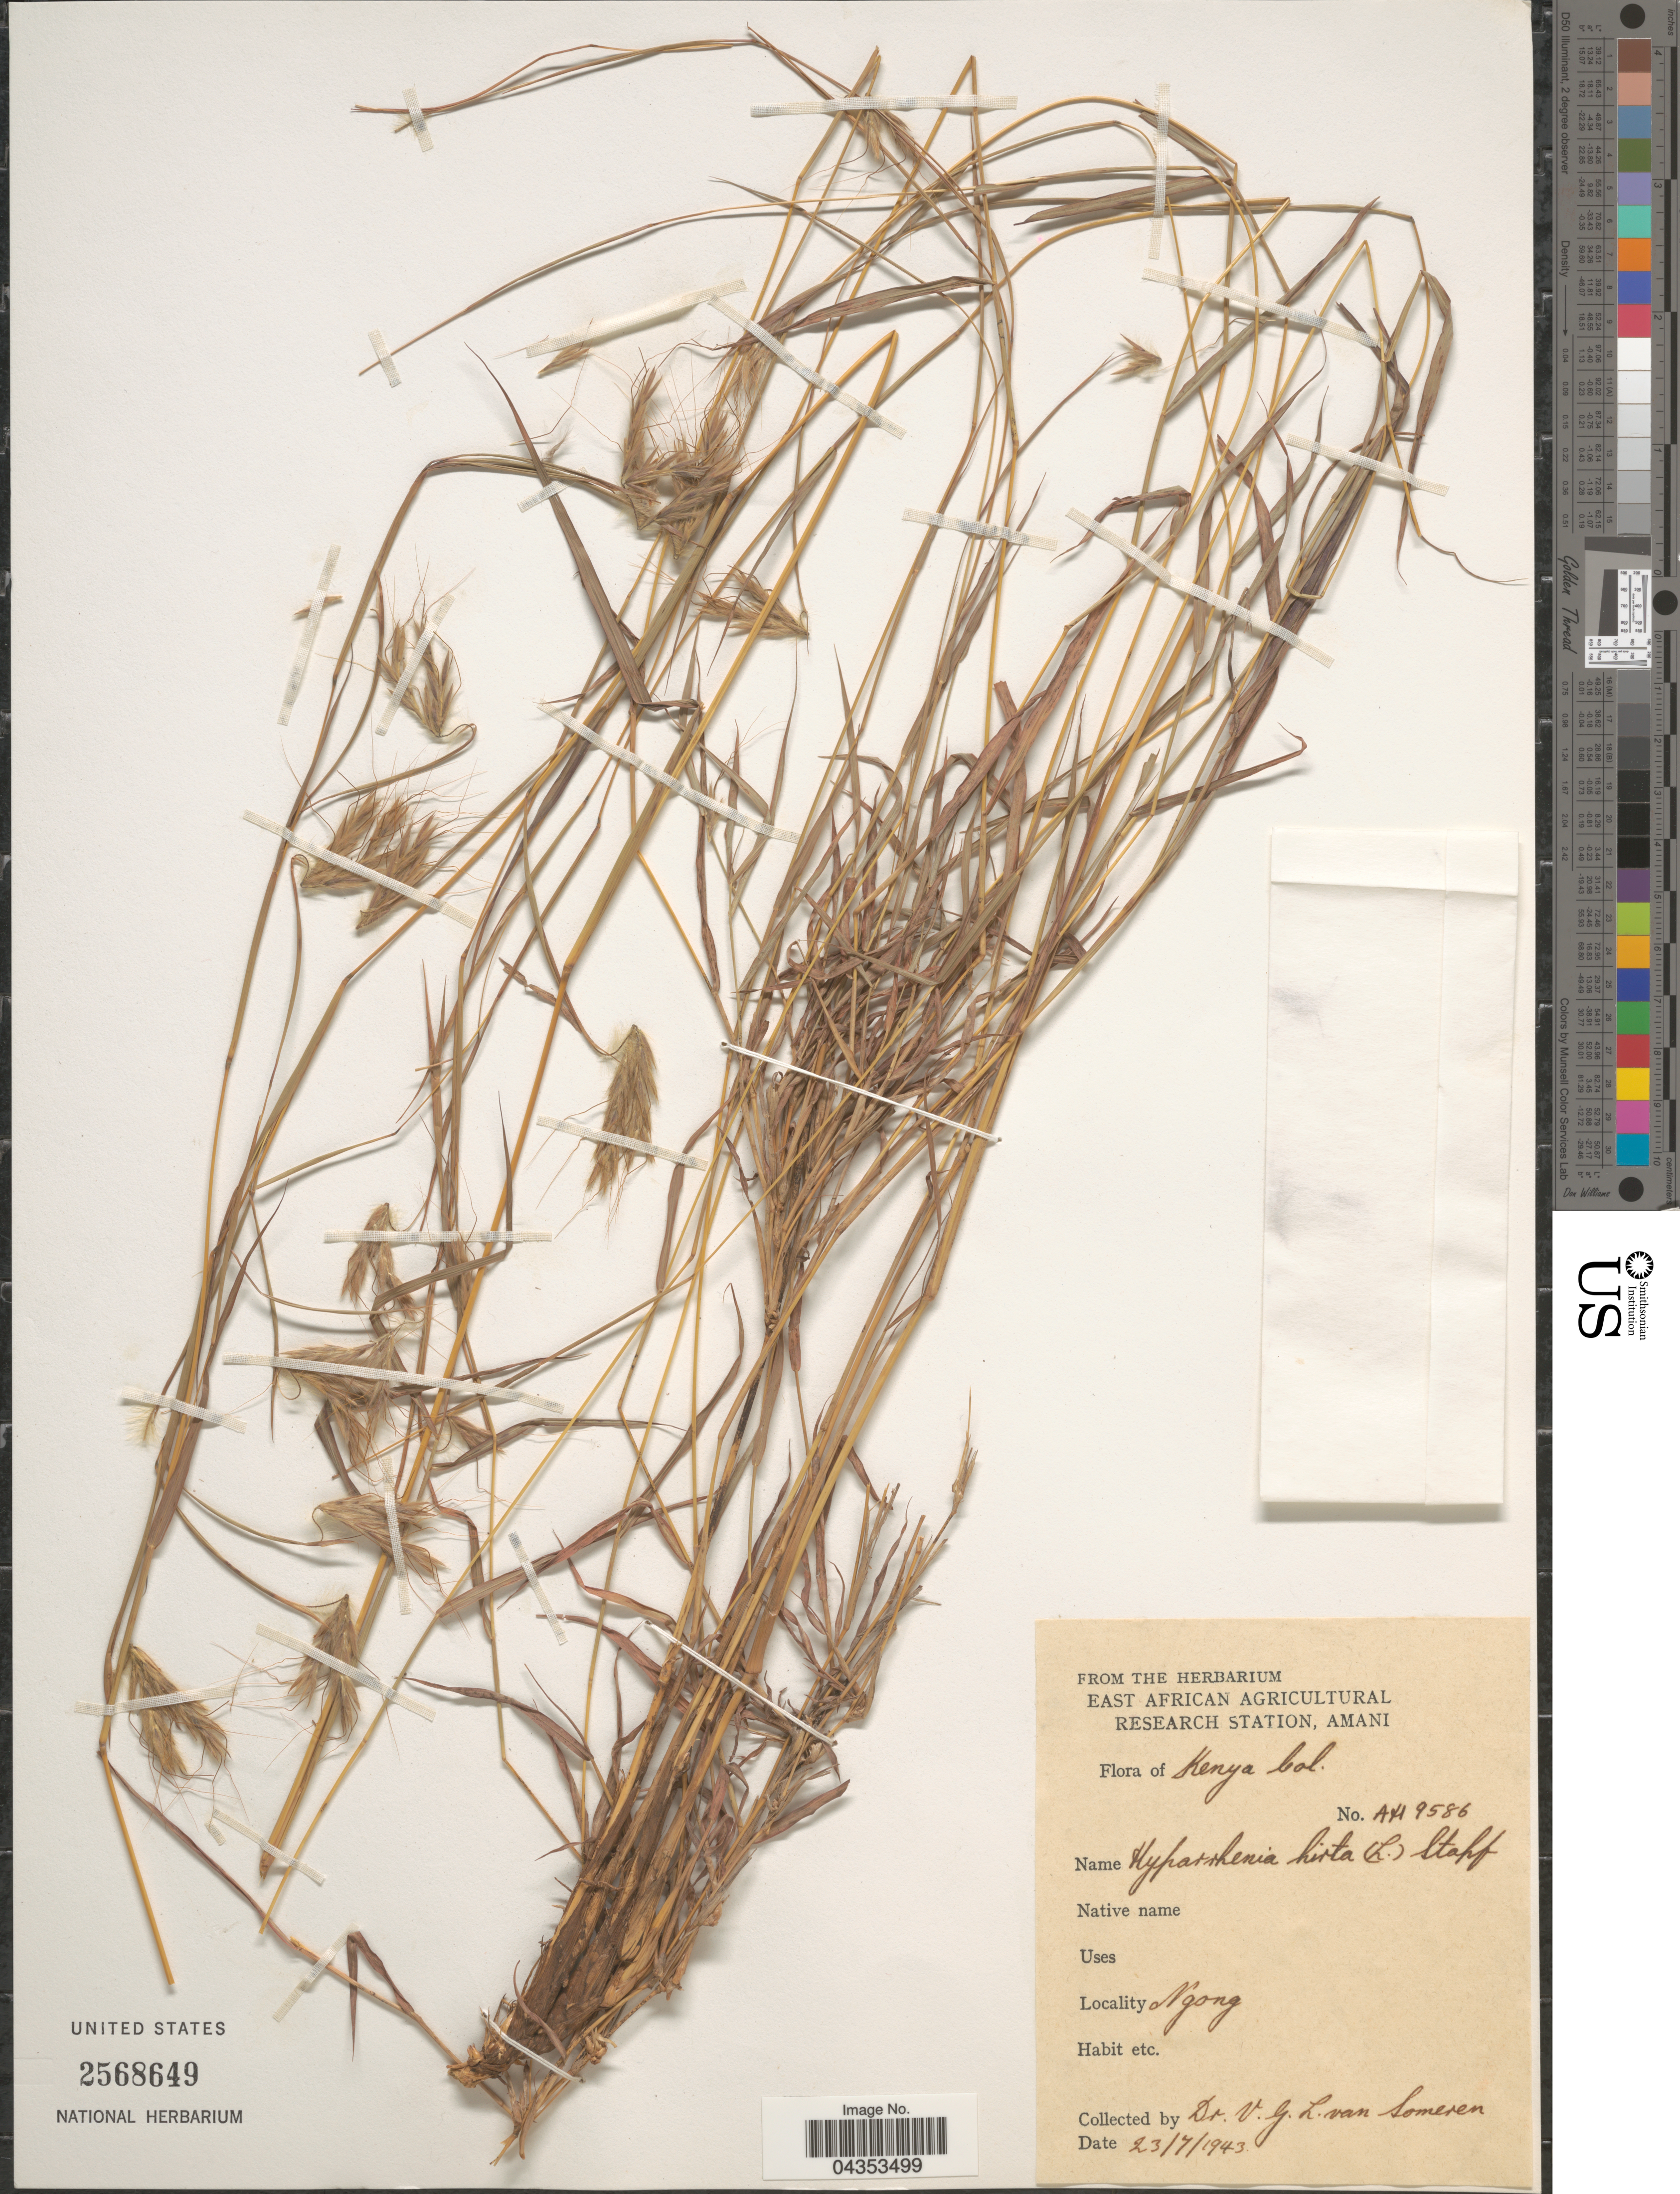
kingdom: Plantae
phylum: Tracheophyta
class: Liliopsida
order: Poales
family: Poaceae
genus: Hyparrhenia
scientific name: Hyparrhenia hirta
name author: (L.) Stapf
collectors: V. Someren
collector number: AH9586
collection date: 1943-07-23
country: Kenya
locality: East African Agricultural Research Station, Amani. Kenya Col. Ngong.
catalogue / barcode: US 2568649